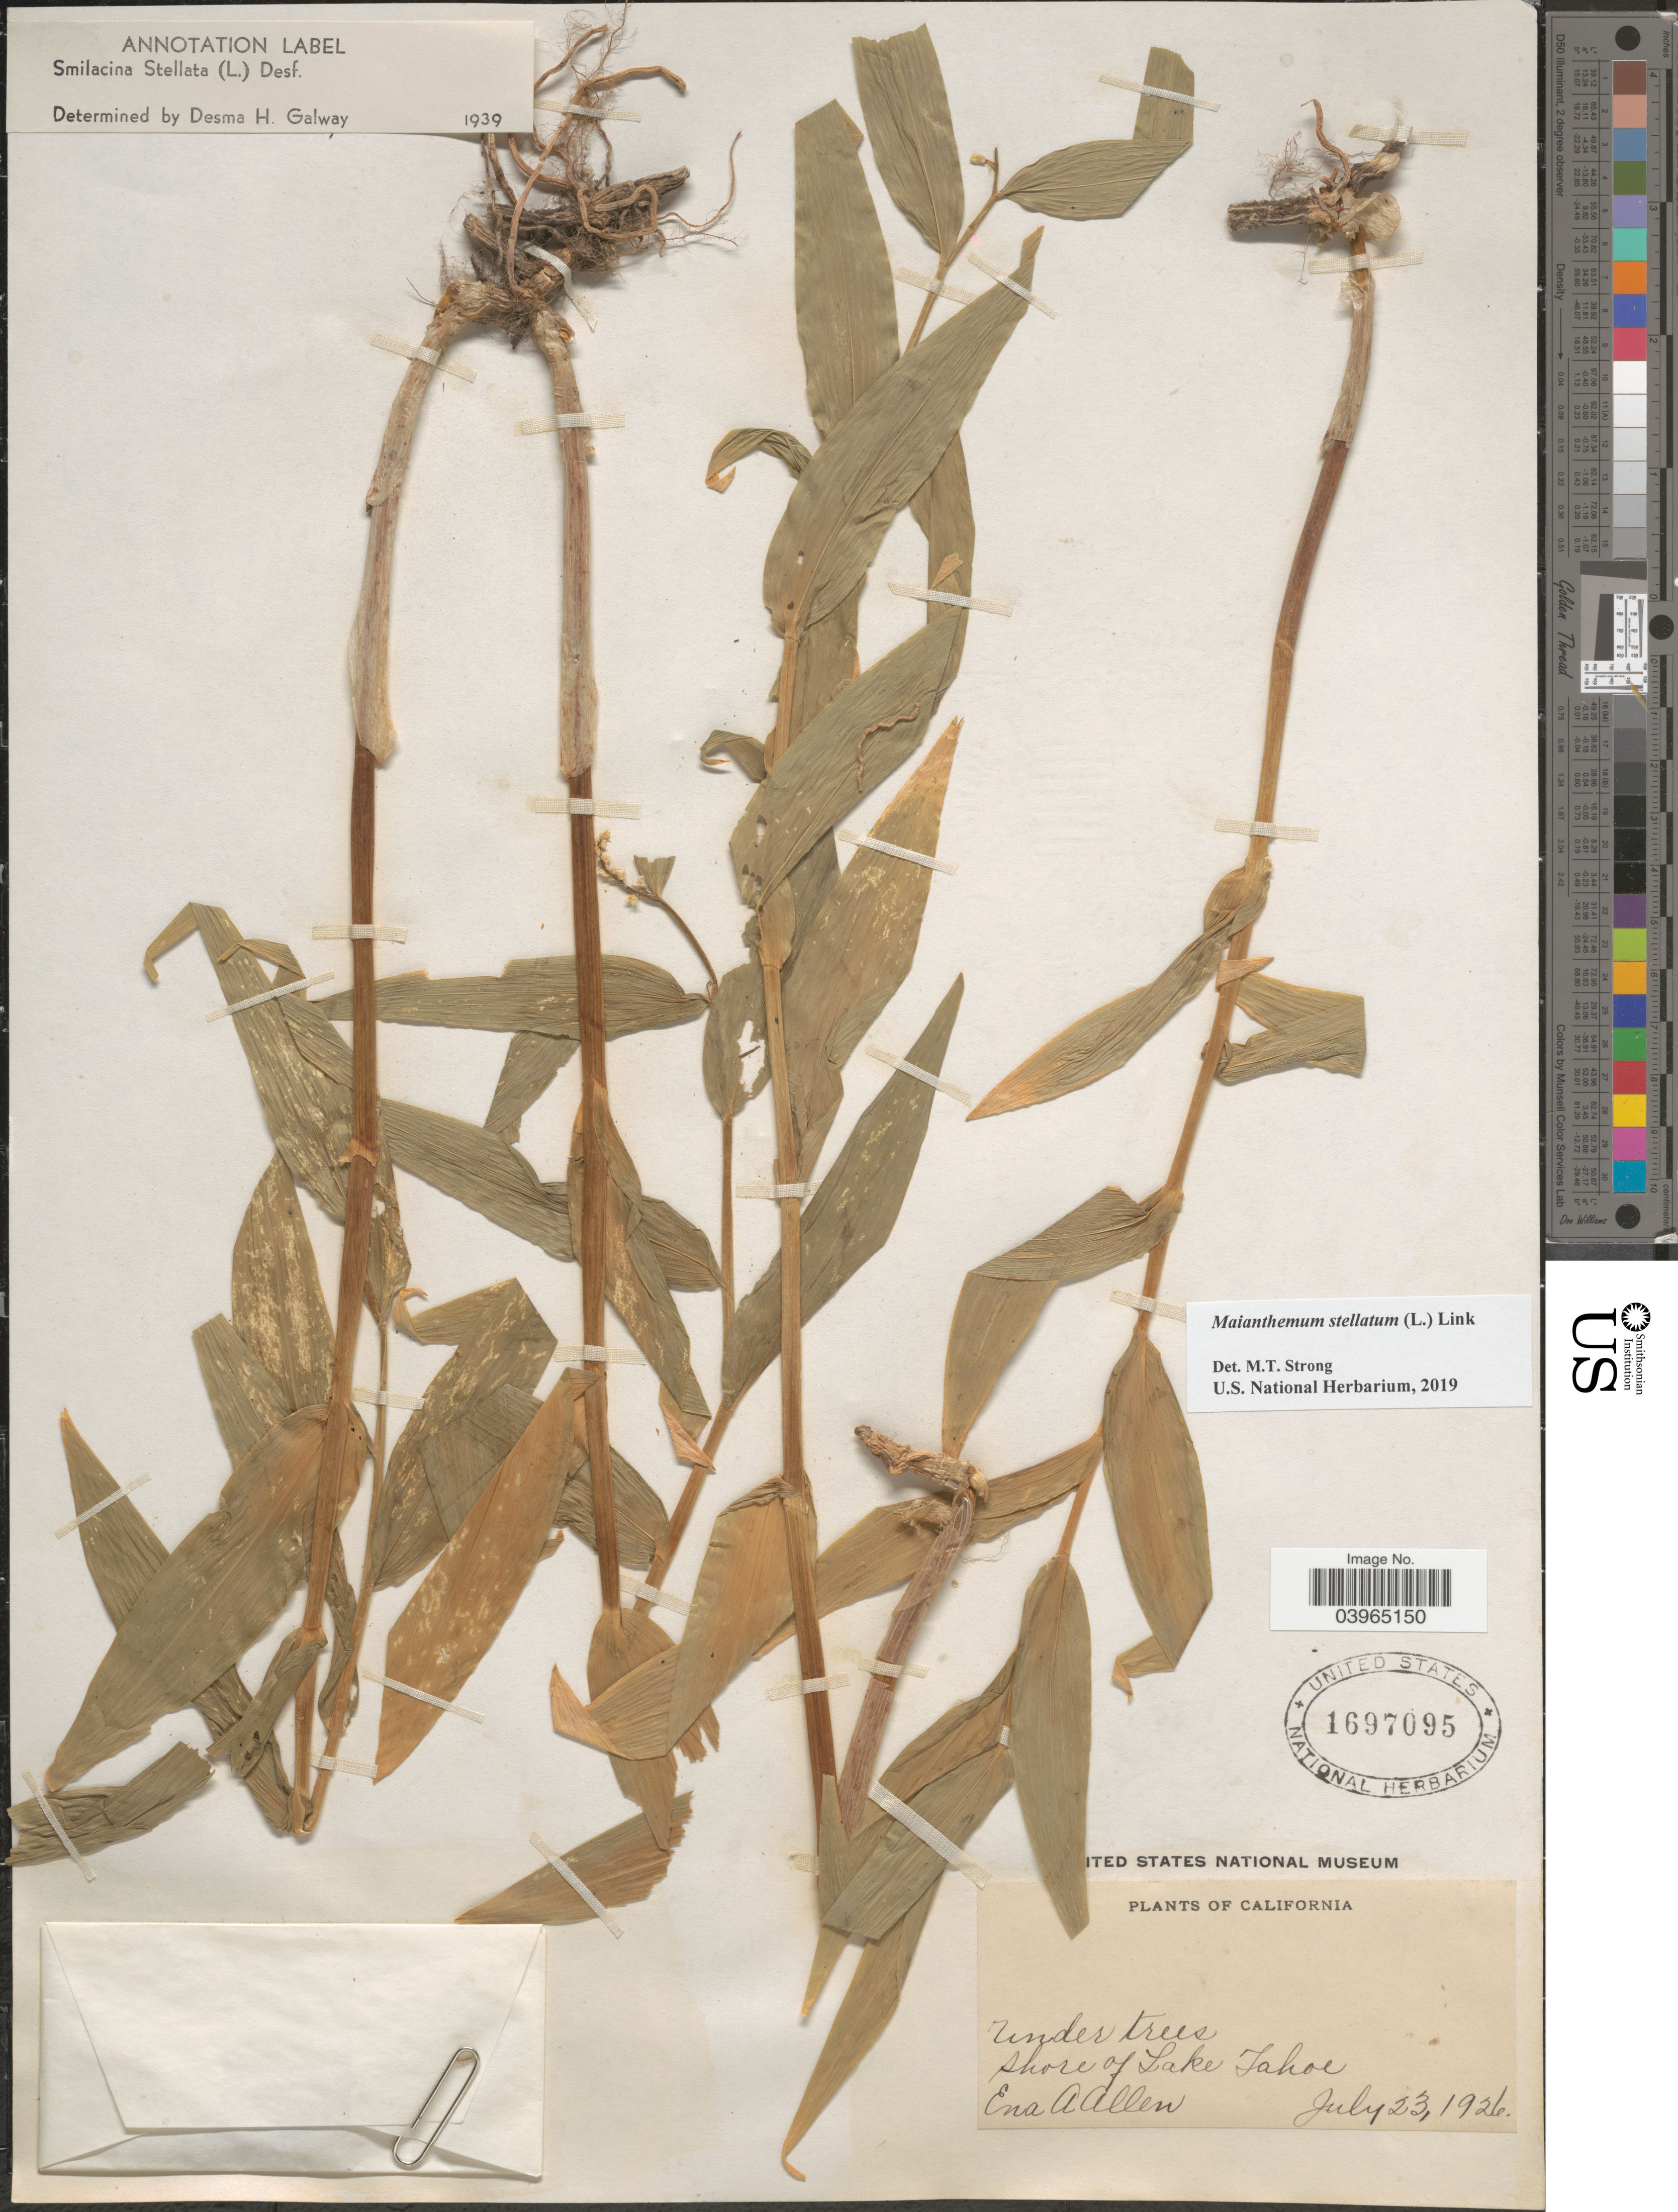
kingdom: Plantae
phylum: Tracheophyta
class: Liliopsida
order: Asparagales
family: Asparagaceae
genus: Maianthemum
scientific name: Maianthemum stellatum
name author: (L.) Link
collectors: E. A. Allen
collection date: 1926-07-23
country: United States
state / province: California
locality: Under trees. Shore of Lake Tahoe.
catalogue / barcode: US 1697095